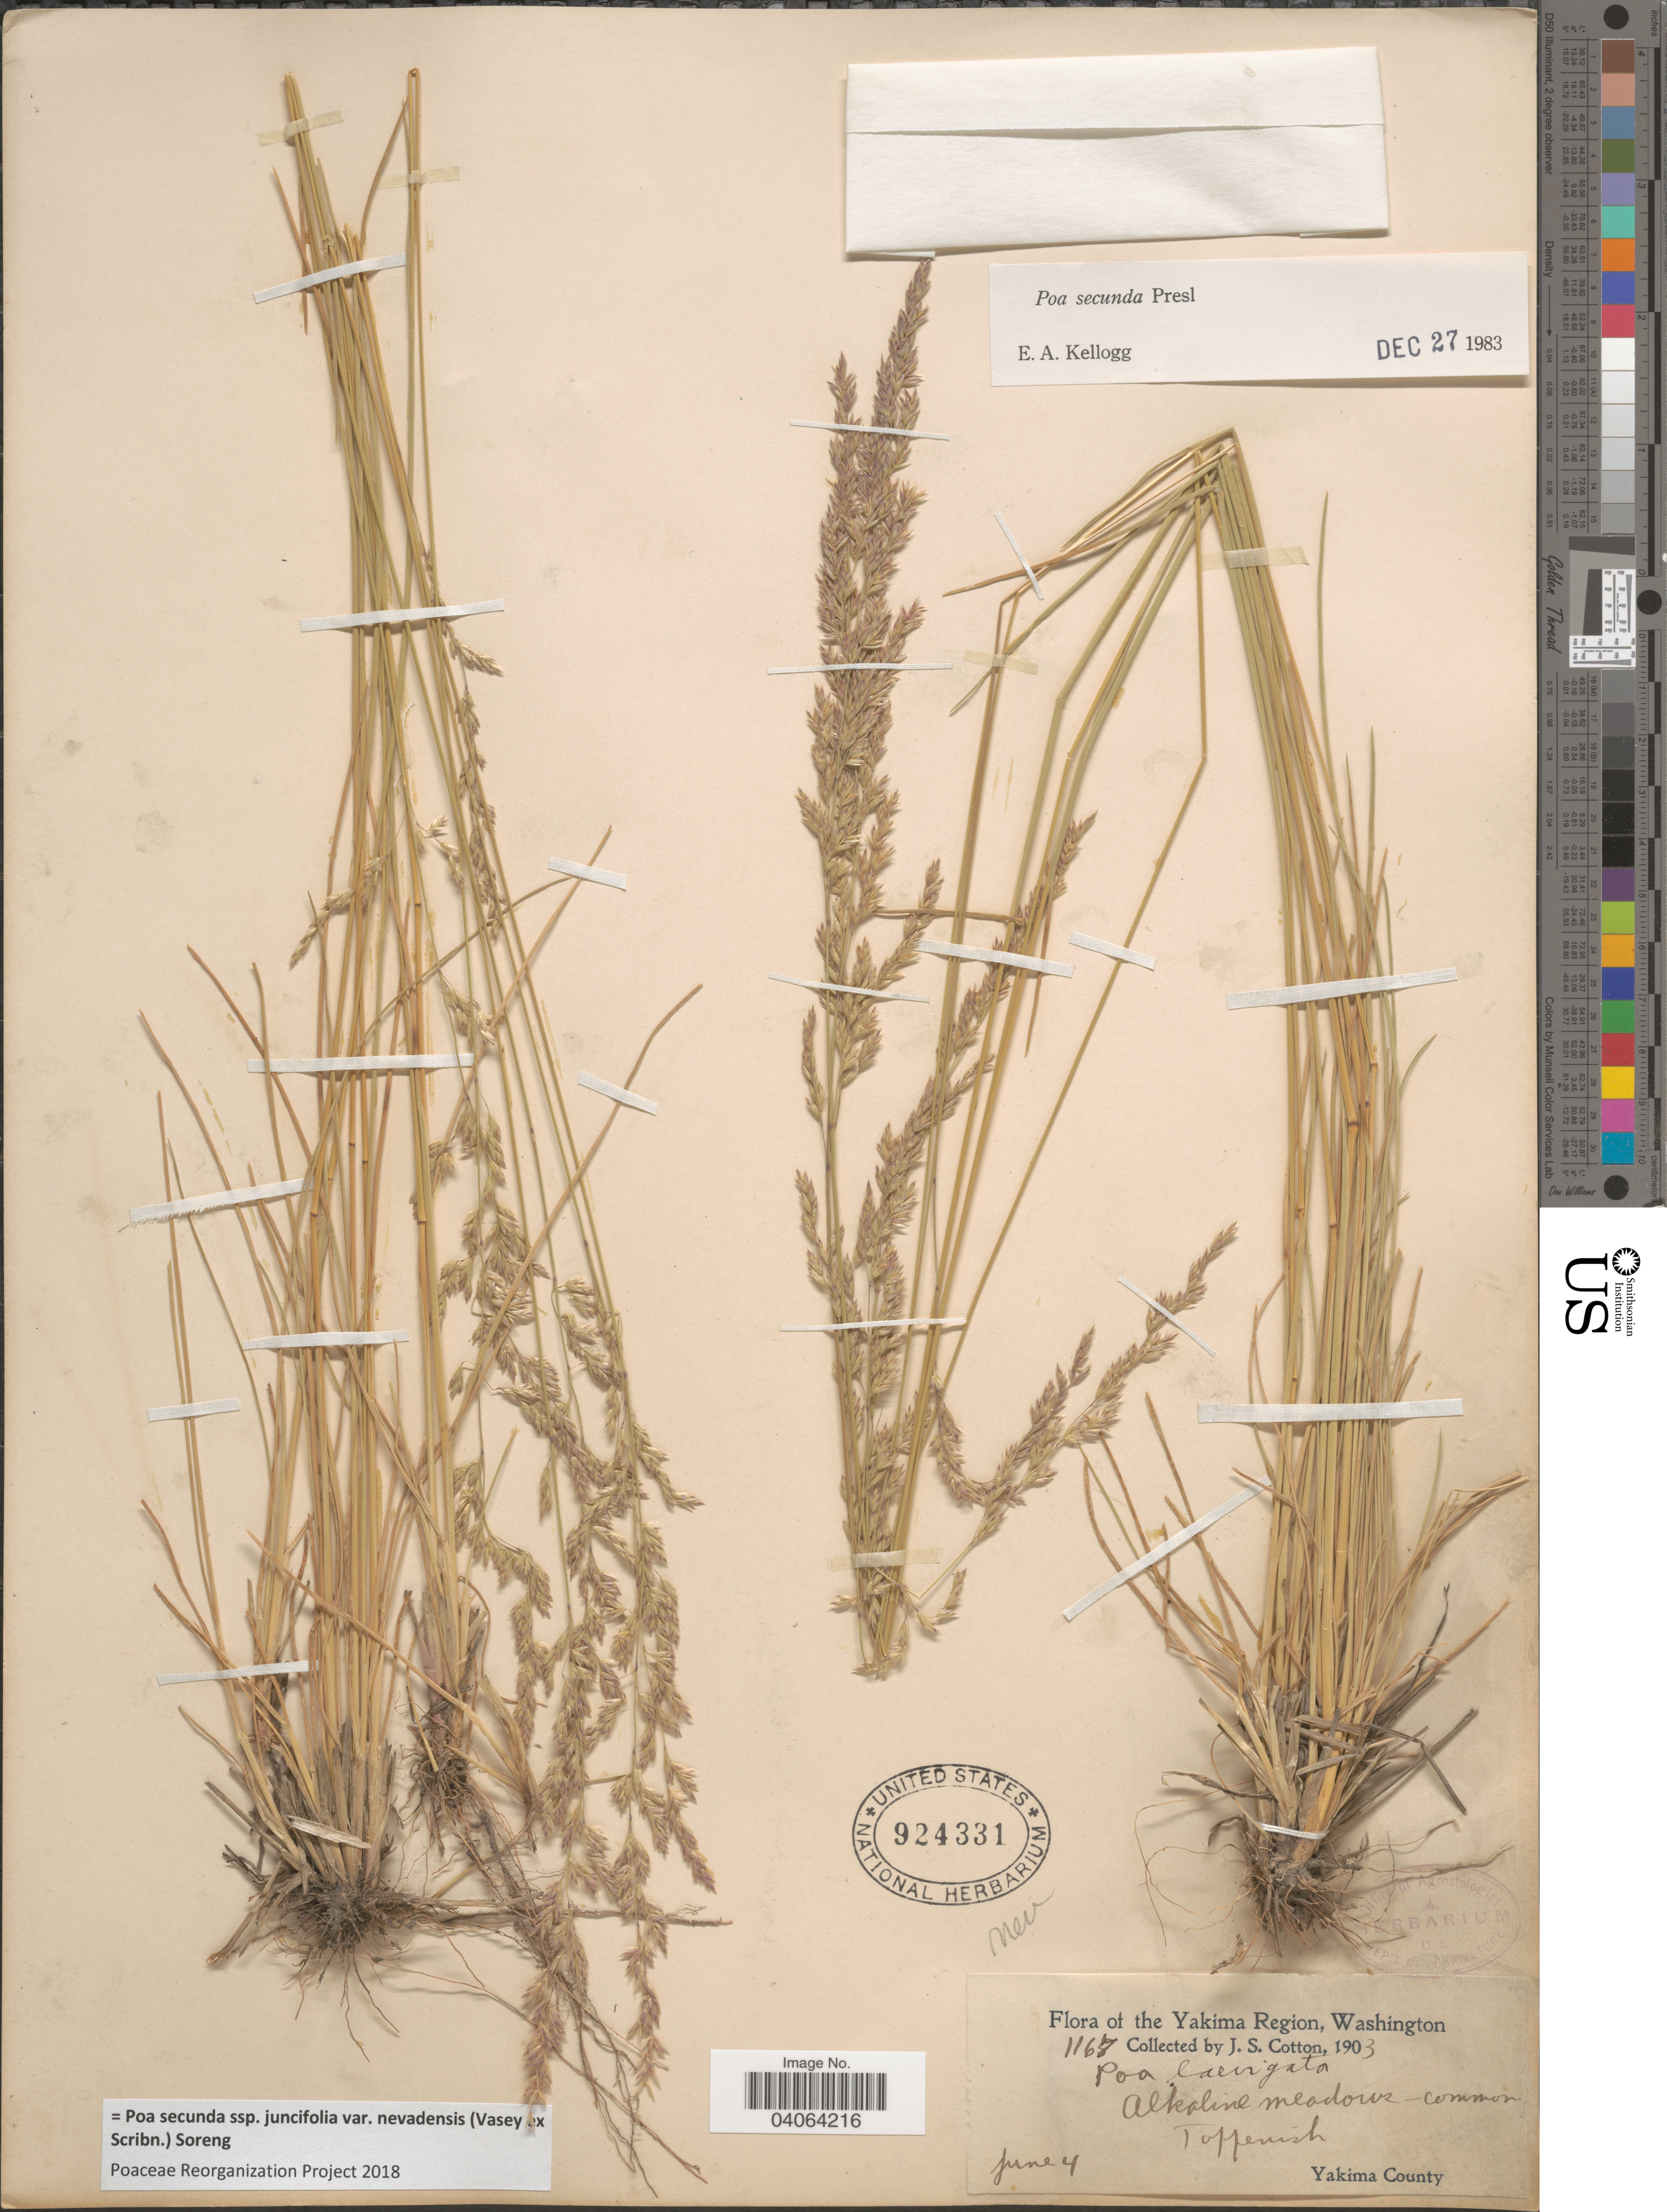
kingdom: Plantae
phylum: Tracheophyta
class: Liliopsida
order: Poales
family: Poaceae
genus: Poa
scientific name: Poa secunda subsp. juncifolia var. nevadensis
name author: (Vasey ex Scribn.) Soreng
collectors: J. S. Cotton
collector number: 1167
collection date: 1903-06-04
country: United States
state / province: Washington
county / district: Yakima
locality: The Yakima Region. Alkaline meadows-common Toppenish. Yakima County.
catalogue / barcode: US 924331